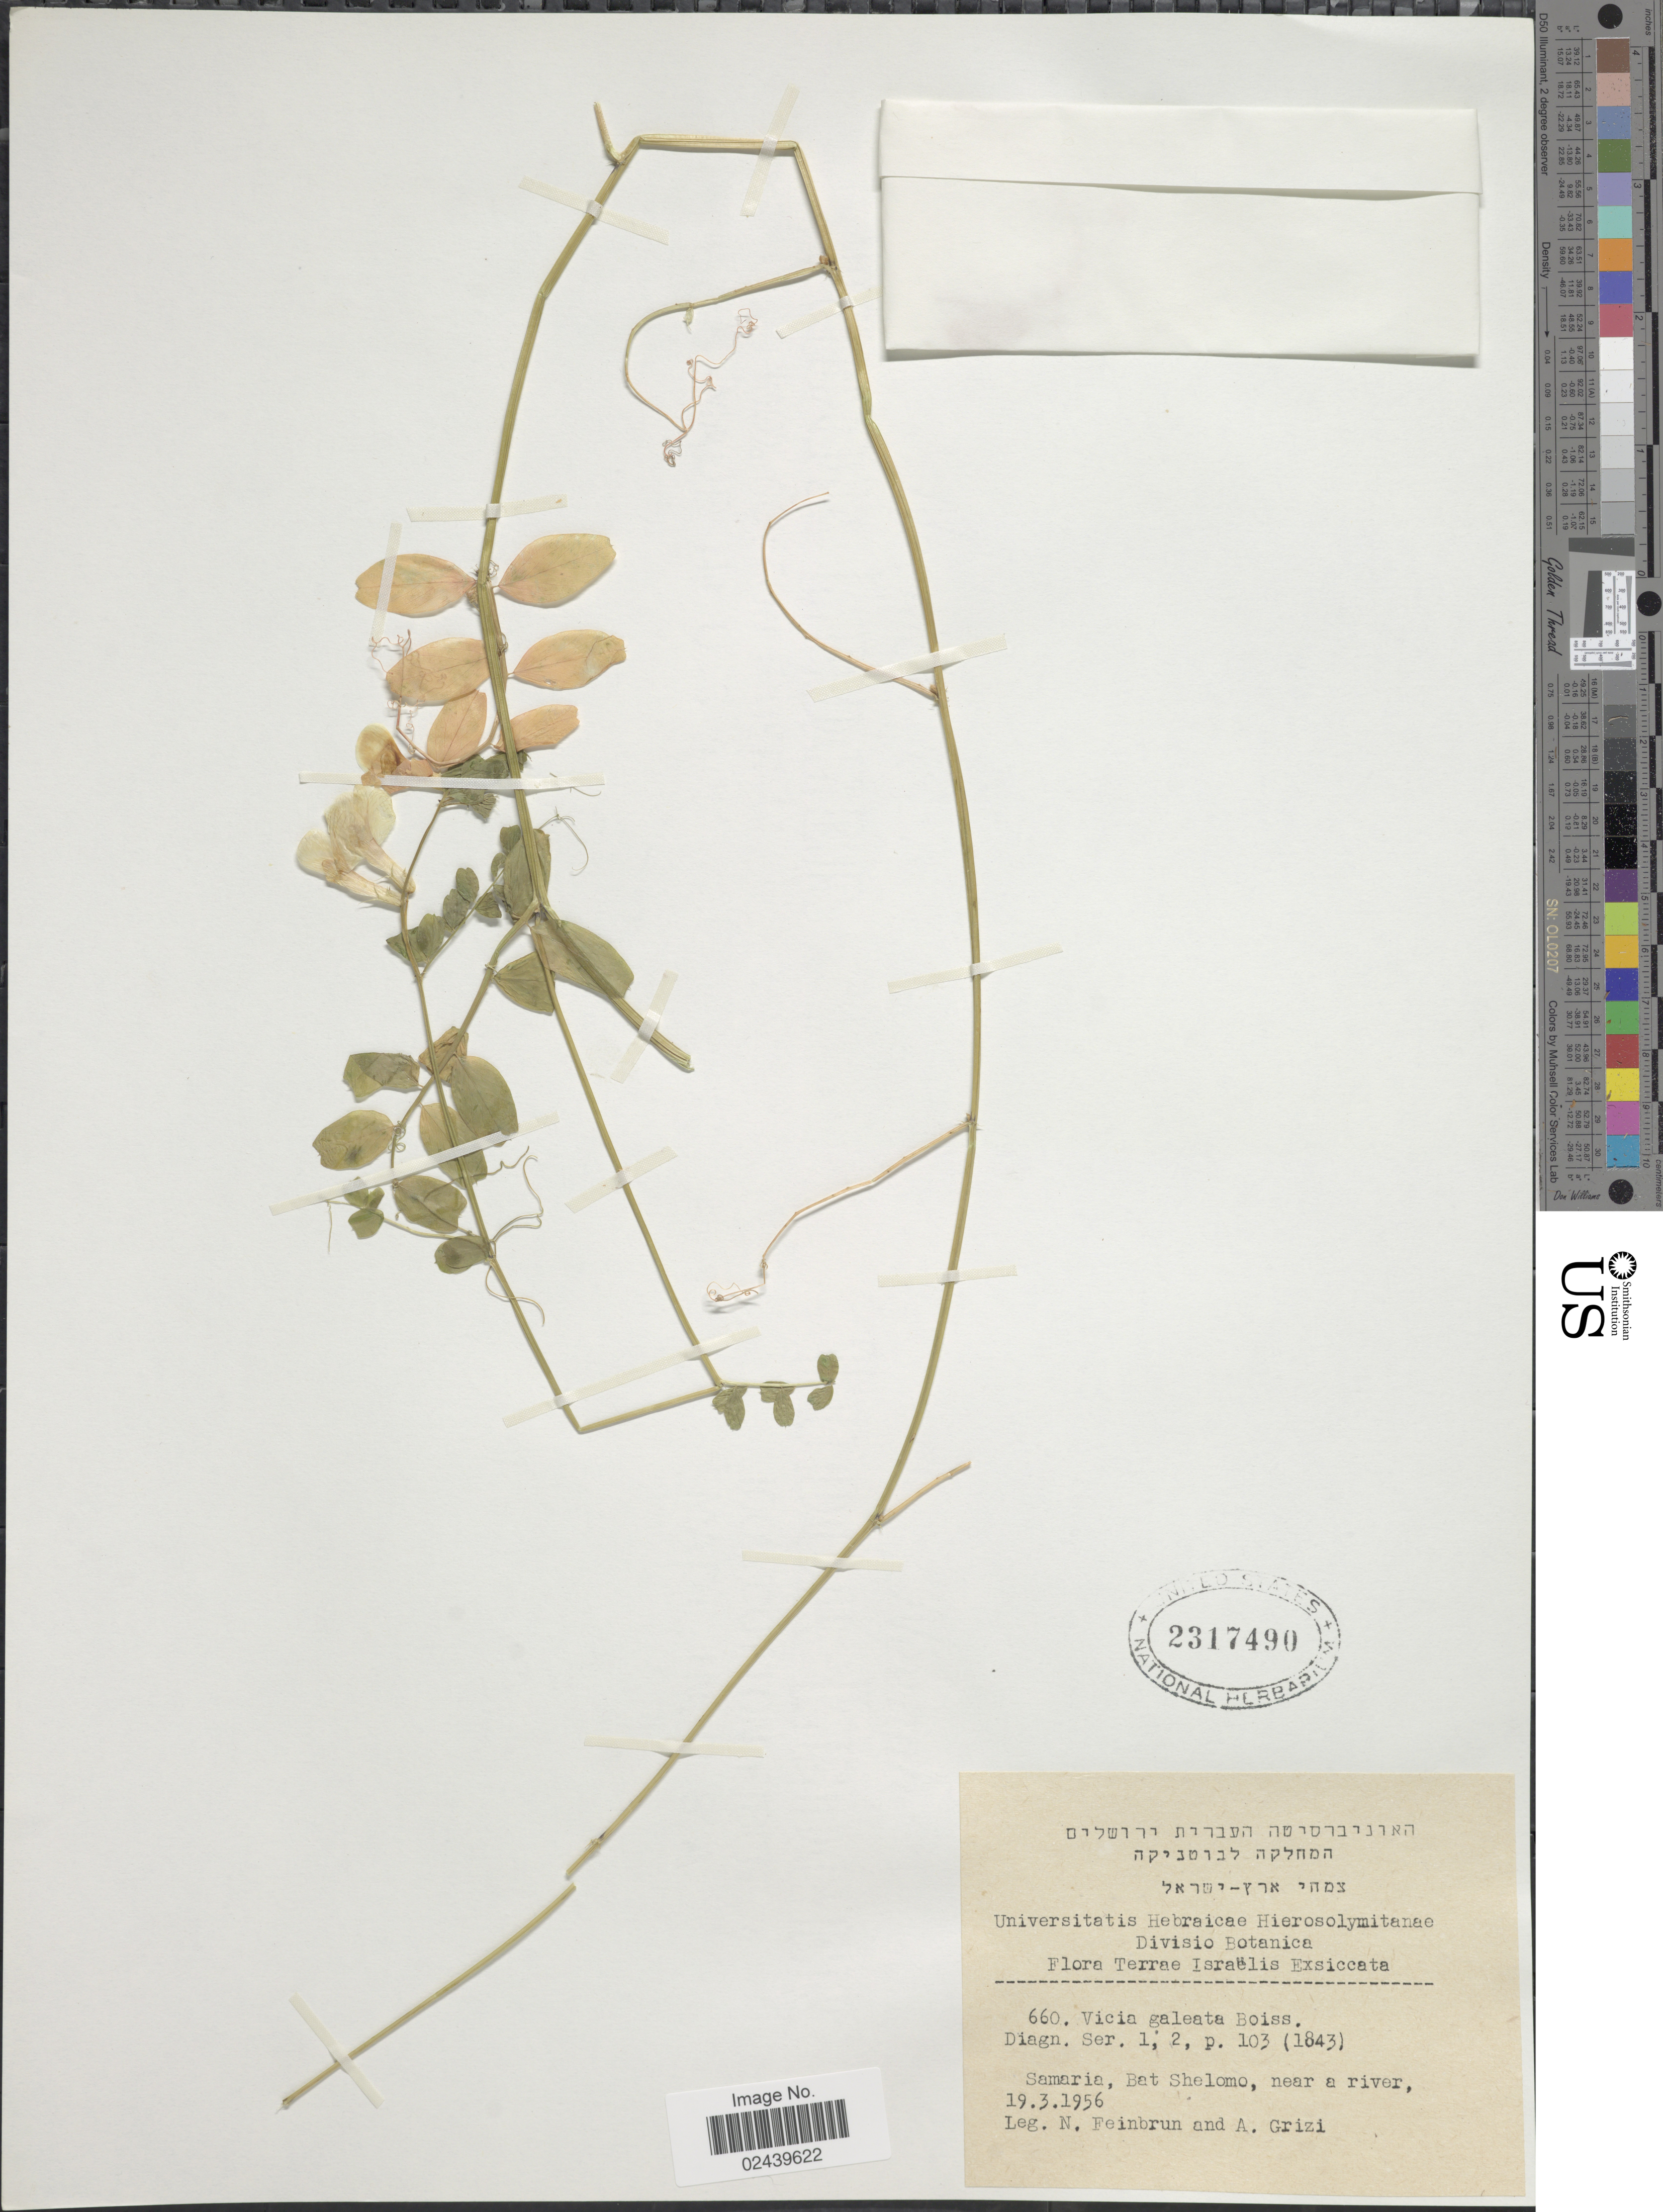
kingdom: Plantae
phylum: Tracheophyta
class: Magnoliopsida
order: Fabales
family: Fabaceae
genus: Vicia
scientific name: Vicia galeata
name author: Boiss.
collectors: N. Feinbrun & A. Grizi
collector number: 660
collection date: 1956-03-19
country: Israel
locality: Terrae Israëlis. Samaria, Bat Shelomo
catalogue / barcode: US 2317490